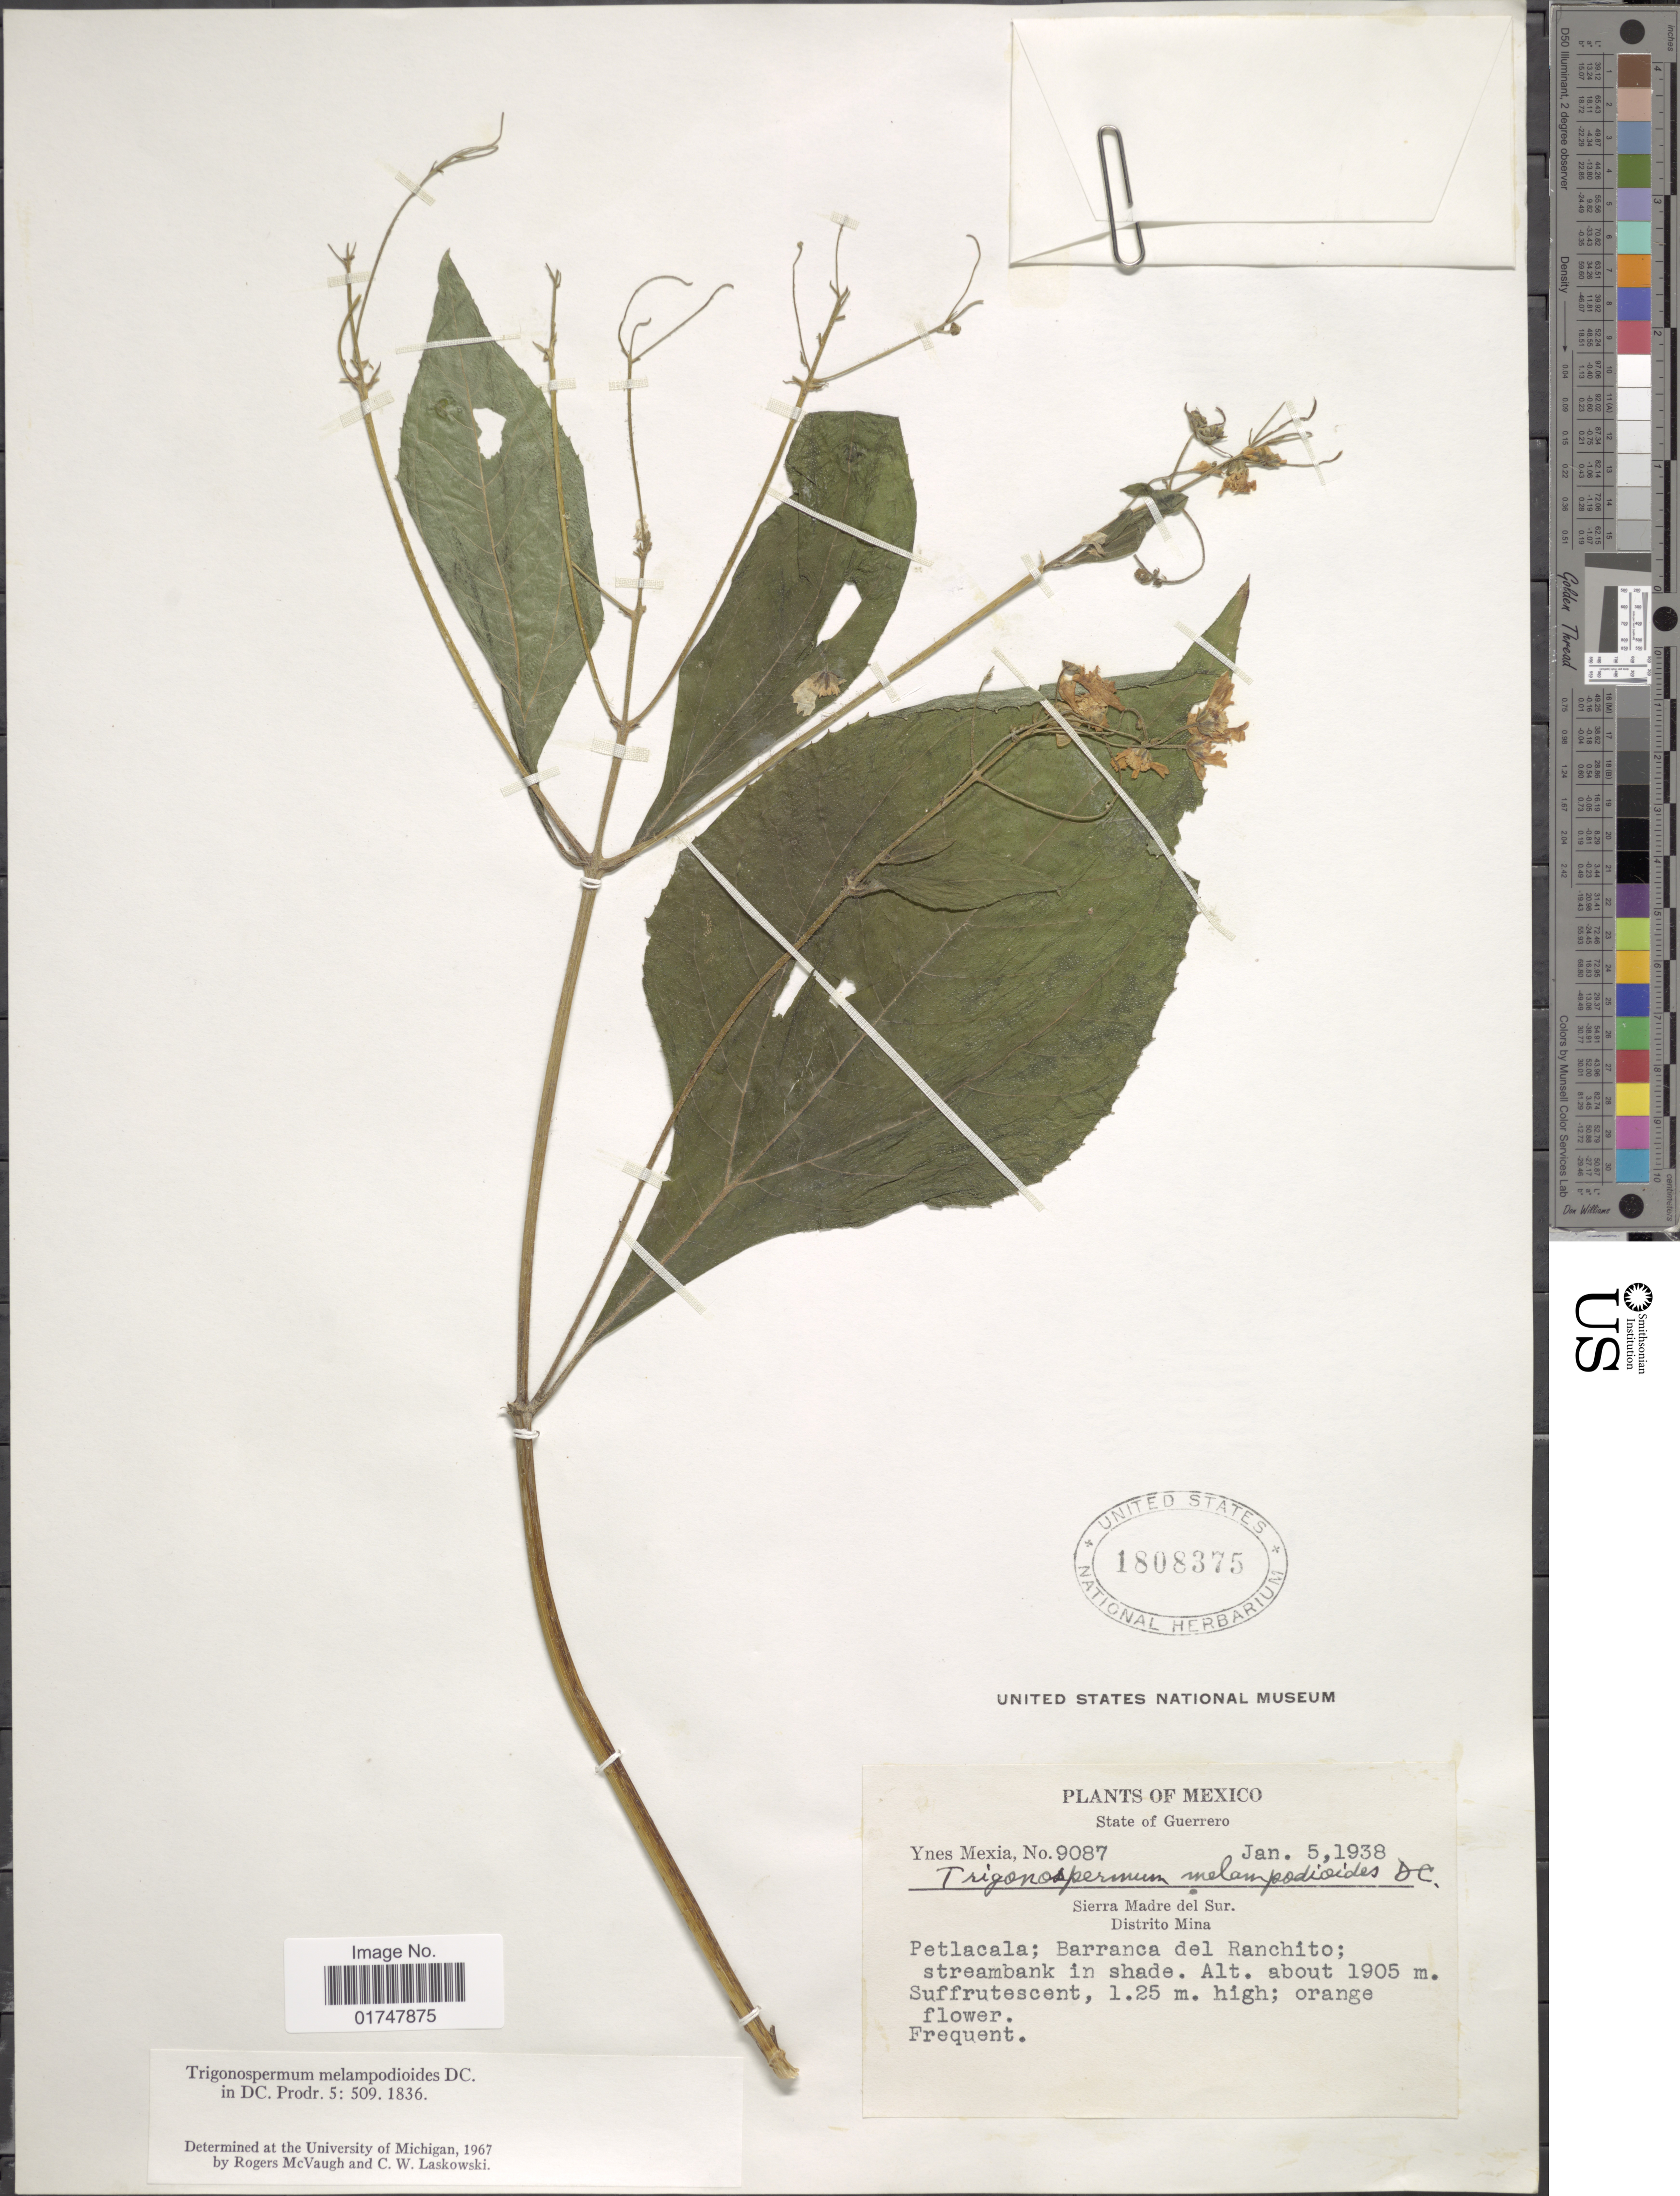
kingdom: Plantae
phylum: Tracheophyta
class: Magnoliopsida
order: Asterales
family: Asteraceae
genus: Trigonospermum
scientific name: Trigonospermum melampodioides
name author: DC.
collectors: Y. Mexia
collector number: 9087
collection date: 1938-01-05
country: Mexico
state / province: Guerrero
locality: State of Guerrero, Sierra Madre del Sur; Mina. Petlacala; Barranca del Ranchito; streambank in shade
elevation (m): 1905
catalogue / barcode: US 1808375